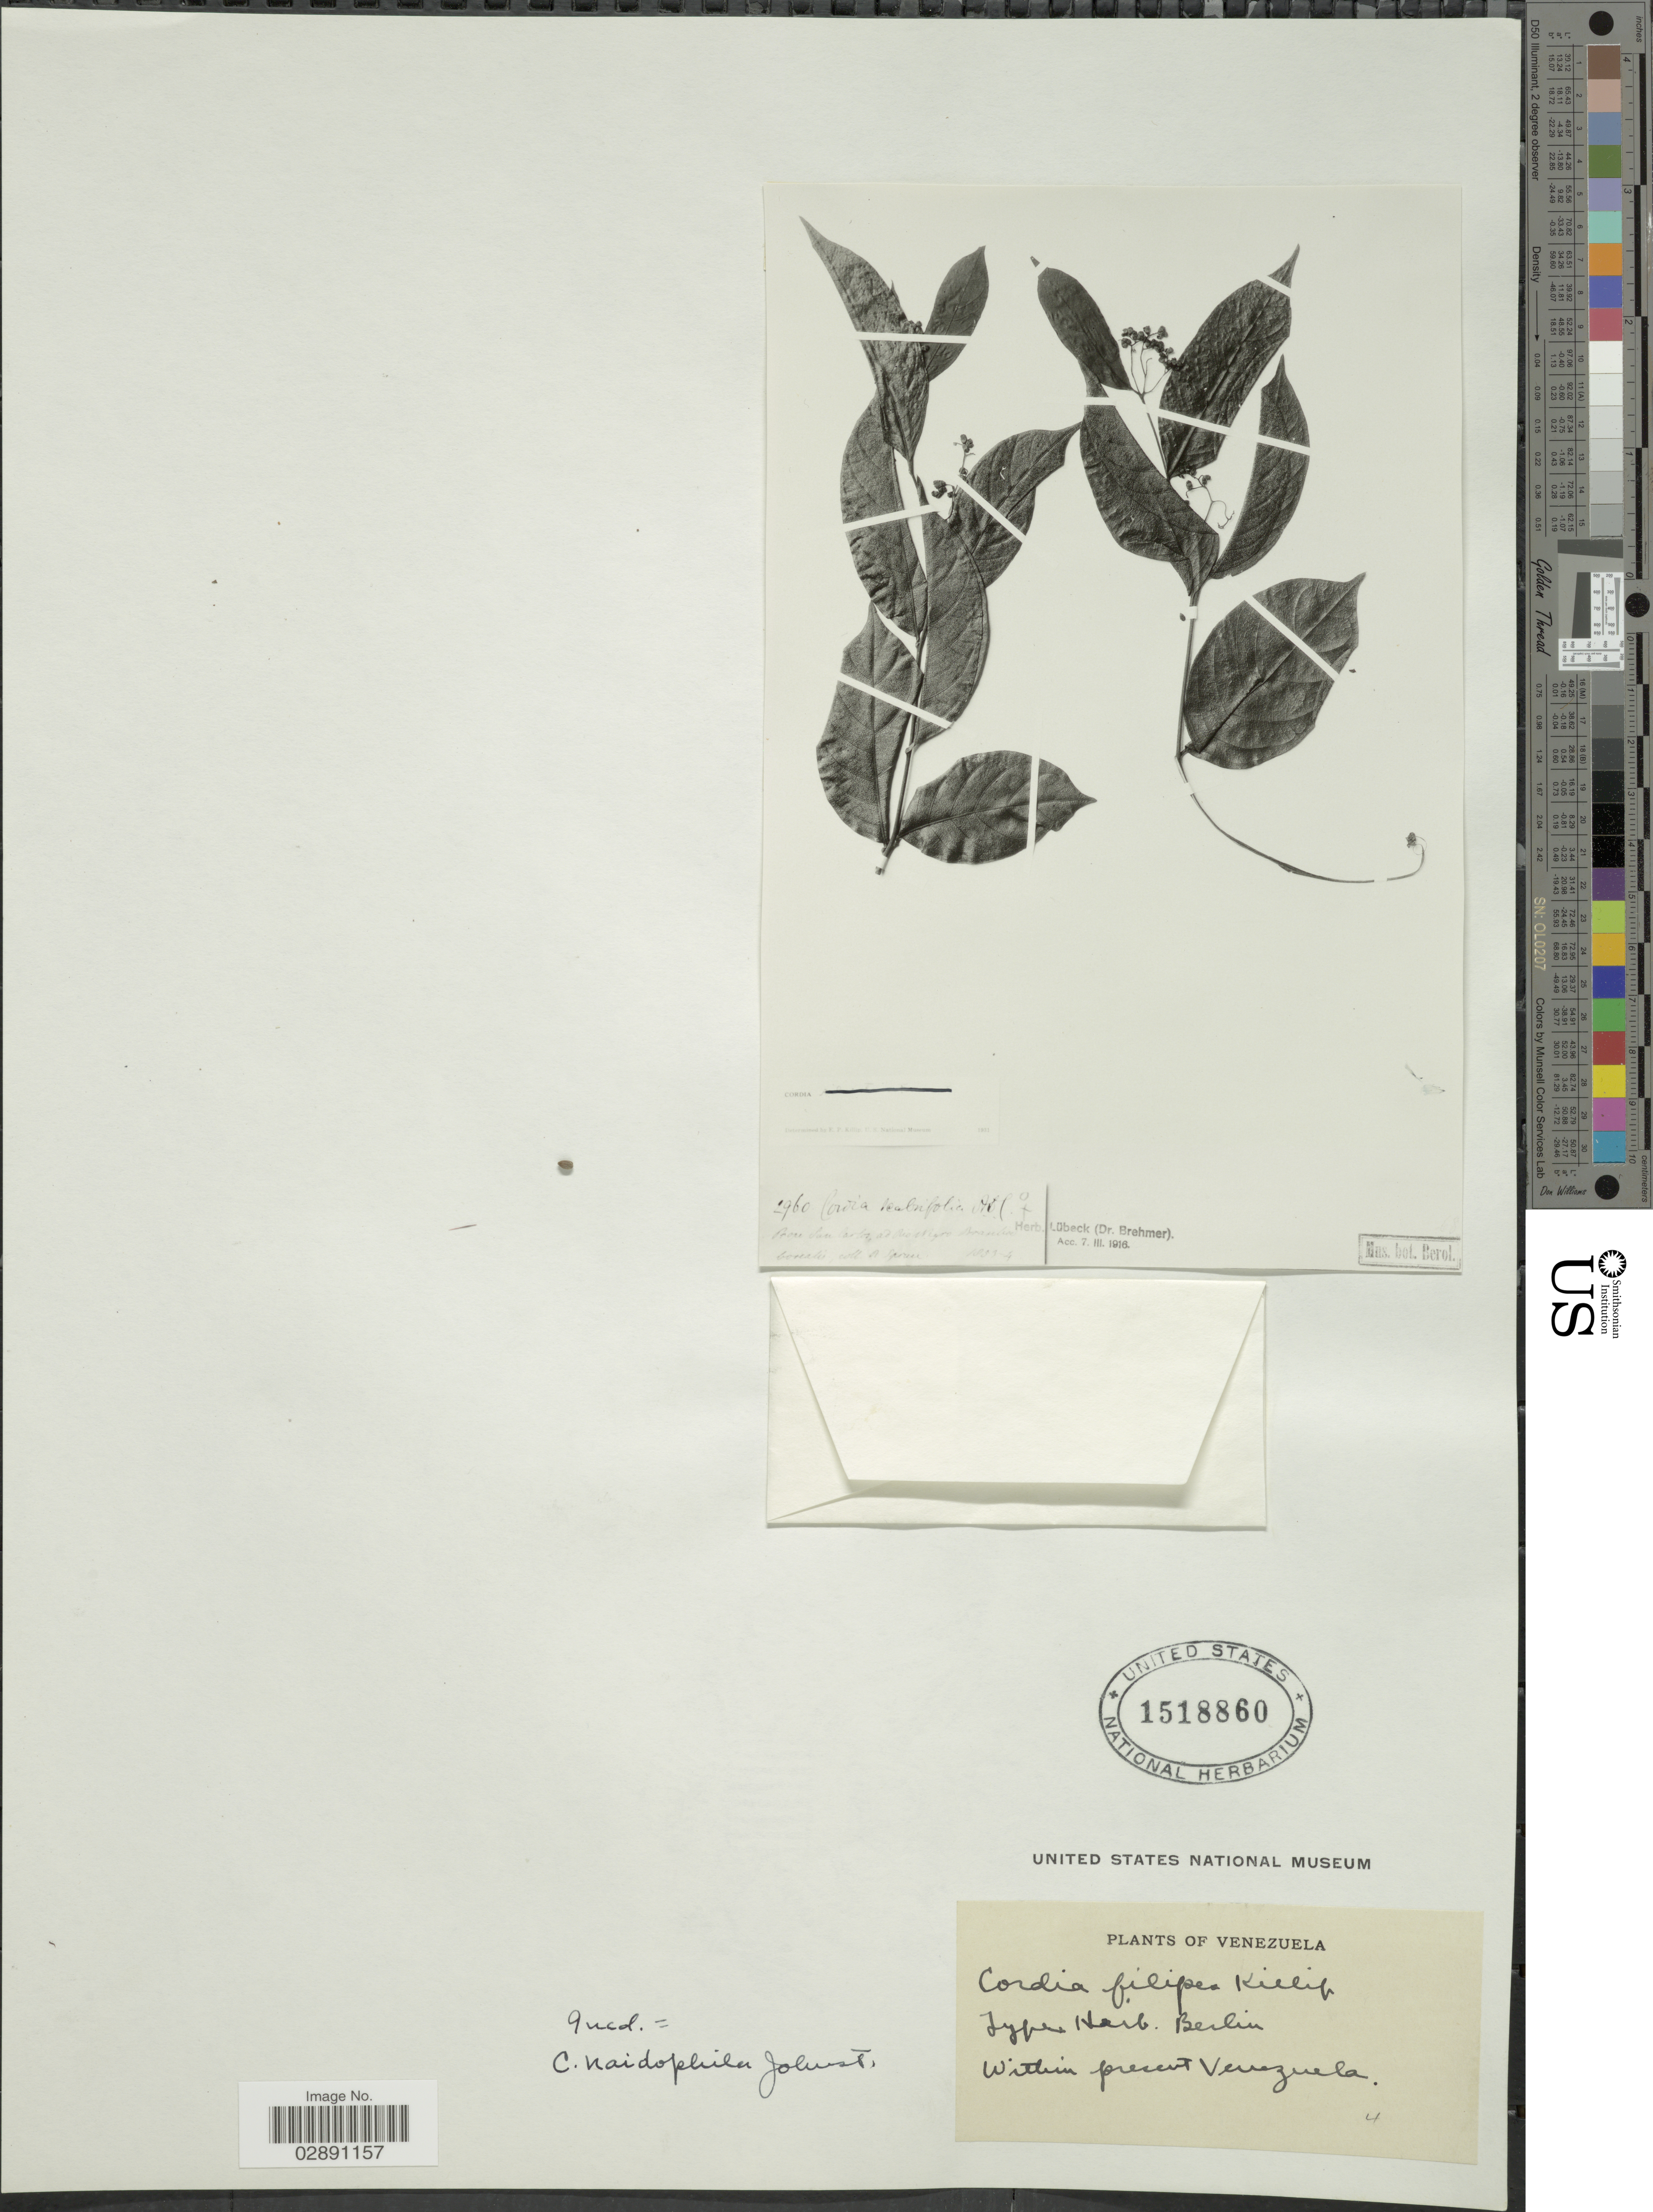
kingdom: Plantae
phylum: Tracheophyta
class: Magnoliopsida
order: Boraginales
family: Cordiaceae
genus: Cordia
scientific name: Cordia naidophila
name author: I.M. Johnst.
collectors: A. Spam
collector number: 2960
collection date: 1883/1884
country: Venezuela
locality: Prov. San Carlos, ad Rio Negro Branba borealis.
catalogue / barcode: US 1518860